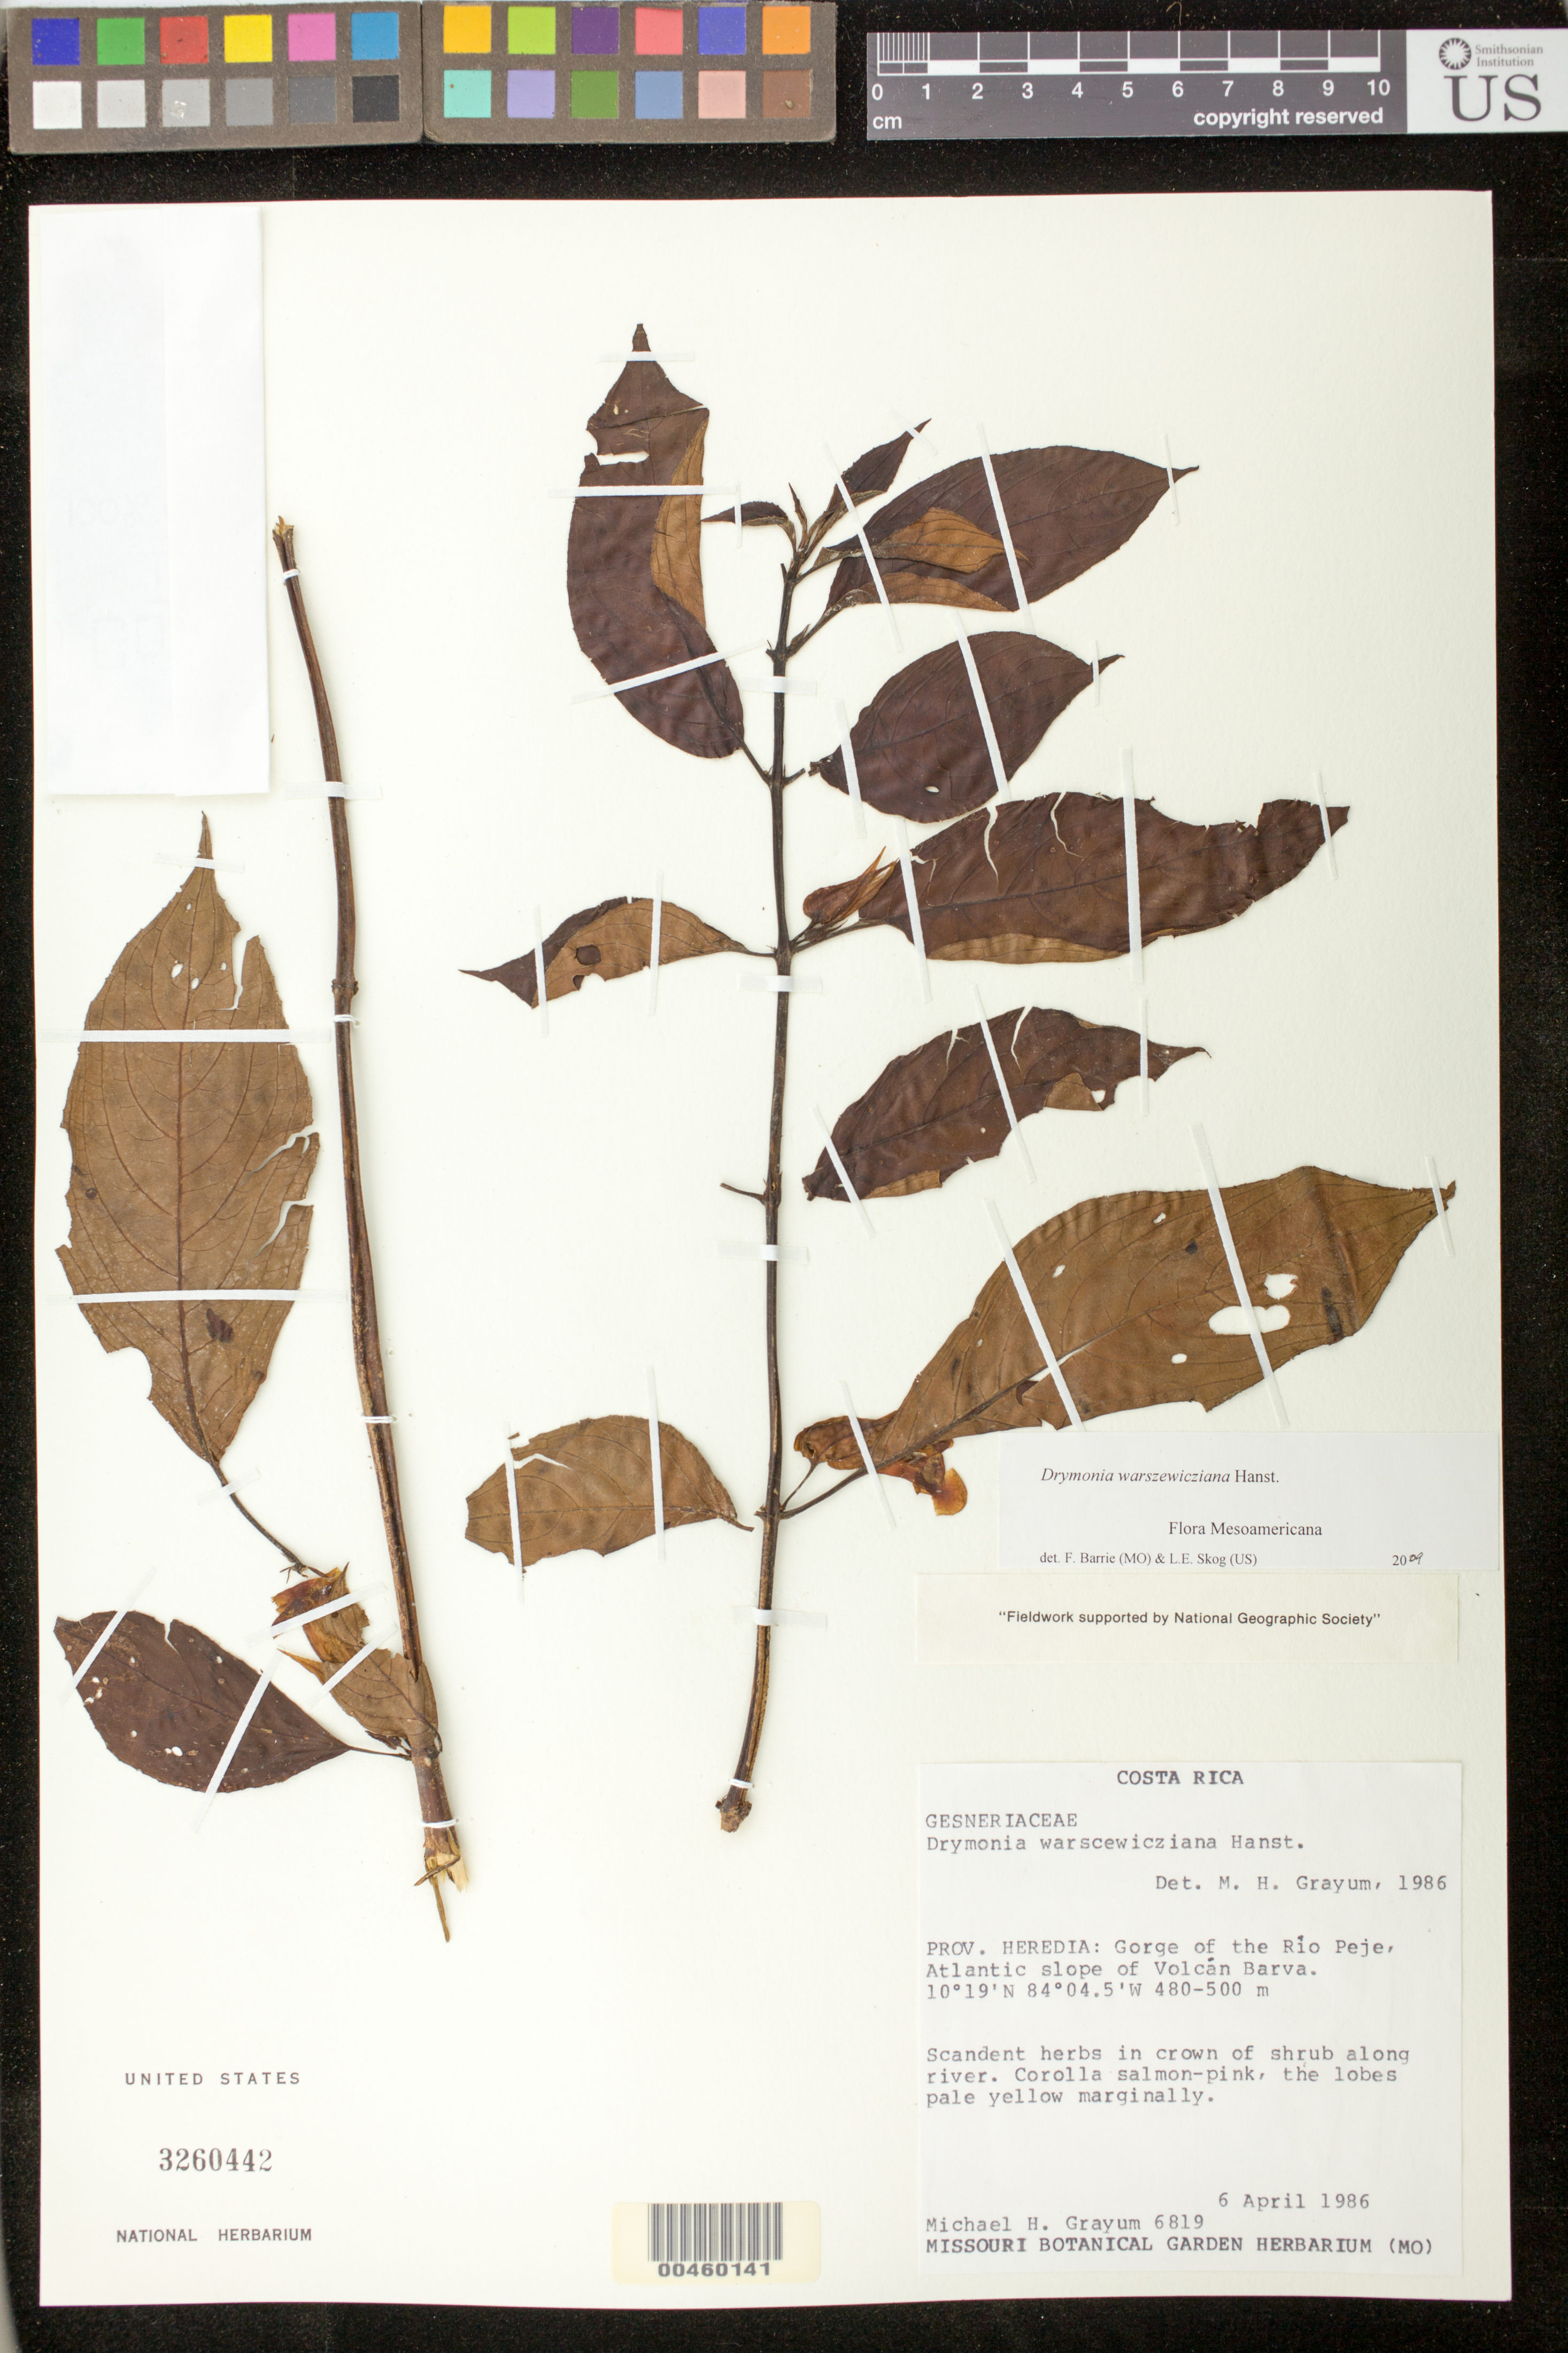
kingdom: Plantae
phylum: Tracheophyta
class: Magnoliopsida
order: Lamiales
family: Gesneriaceae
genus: Drymonia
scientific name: Drymonia warszewicziana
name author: Hanst.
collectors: M. H. Grayum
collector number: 6819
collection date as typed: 06 Apr 1986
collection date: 1986-04-06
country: Costa Rica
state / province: Heredia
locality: Rio Peje, Atlantic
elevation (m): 480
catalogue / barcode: US 3260442